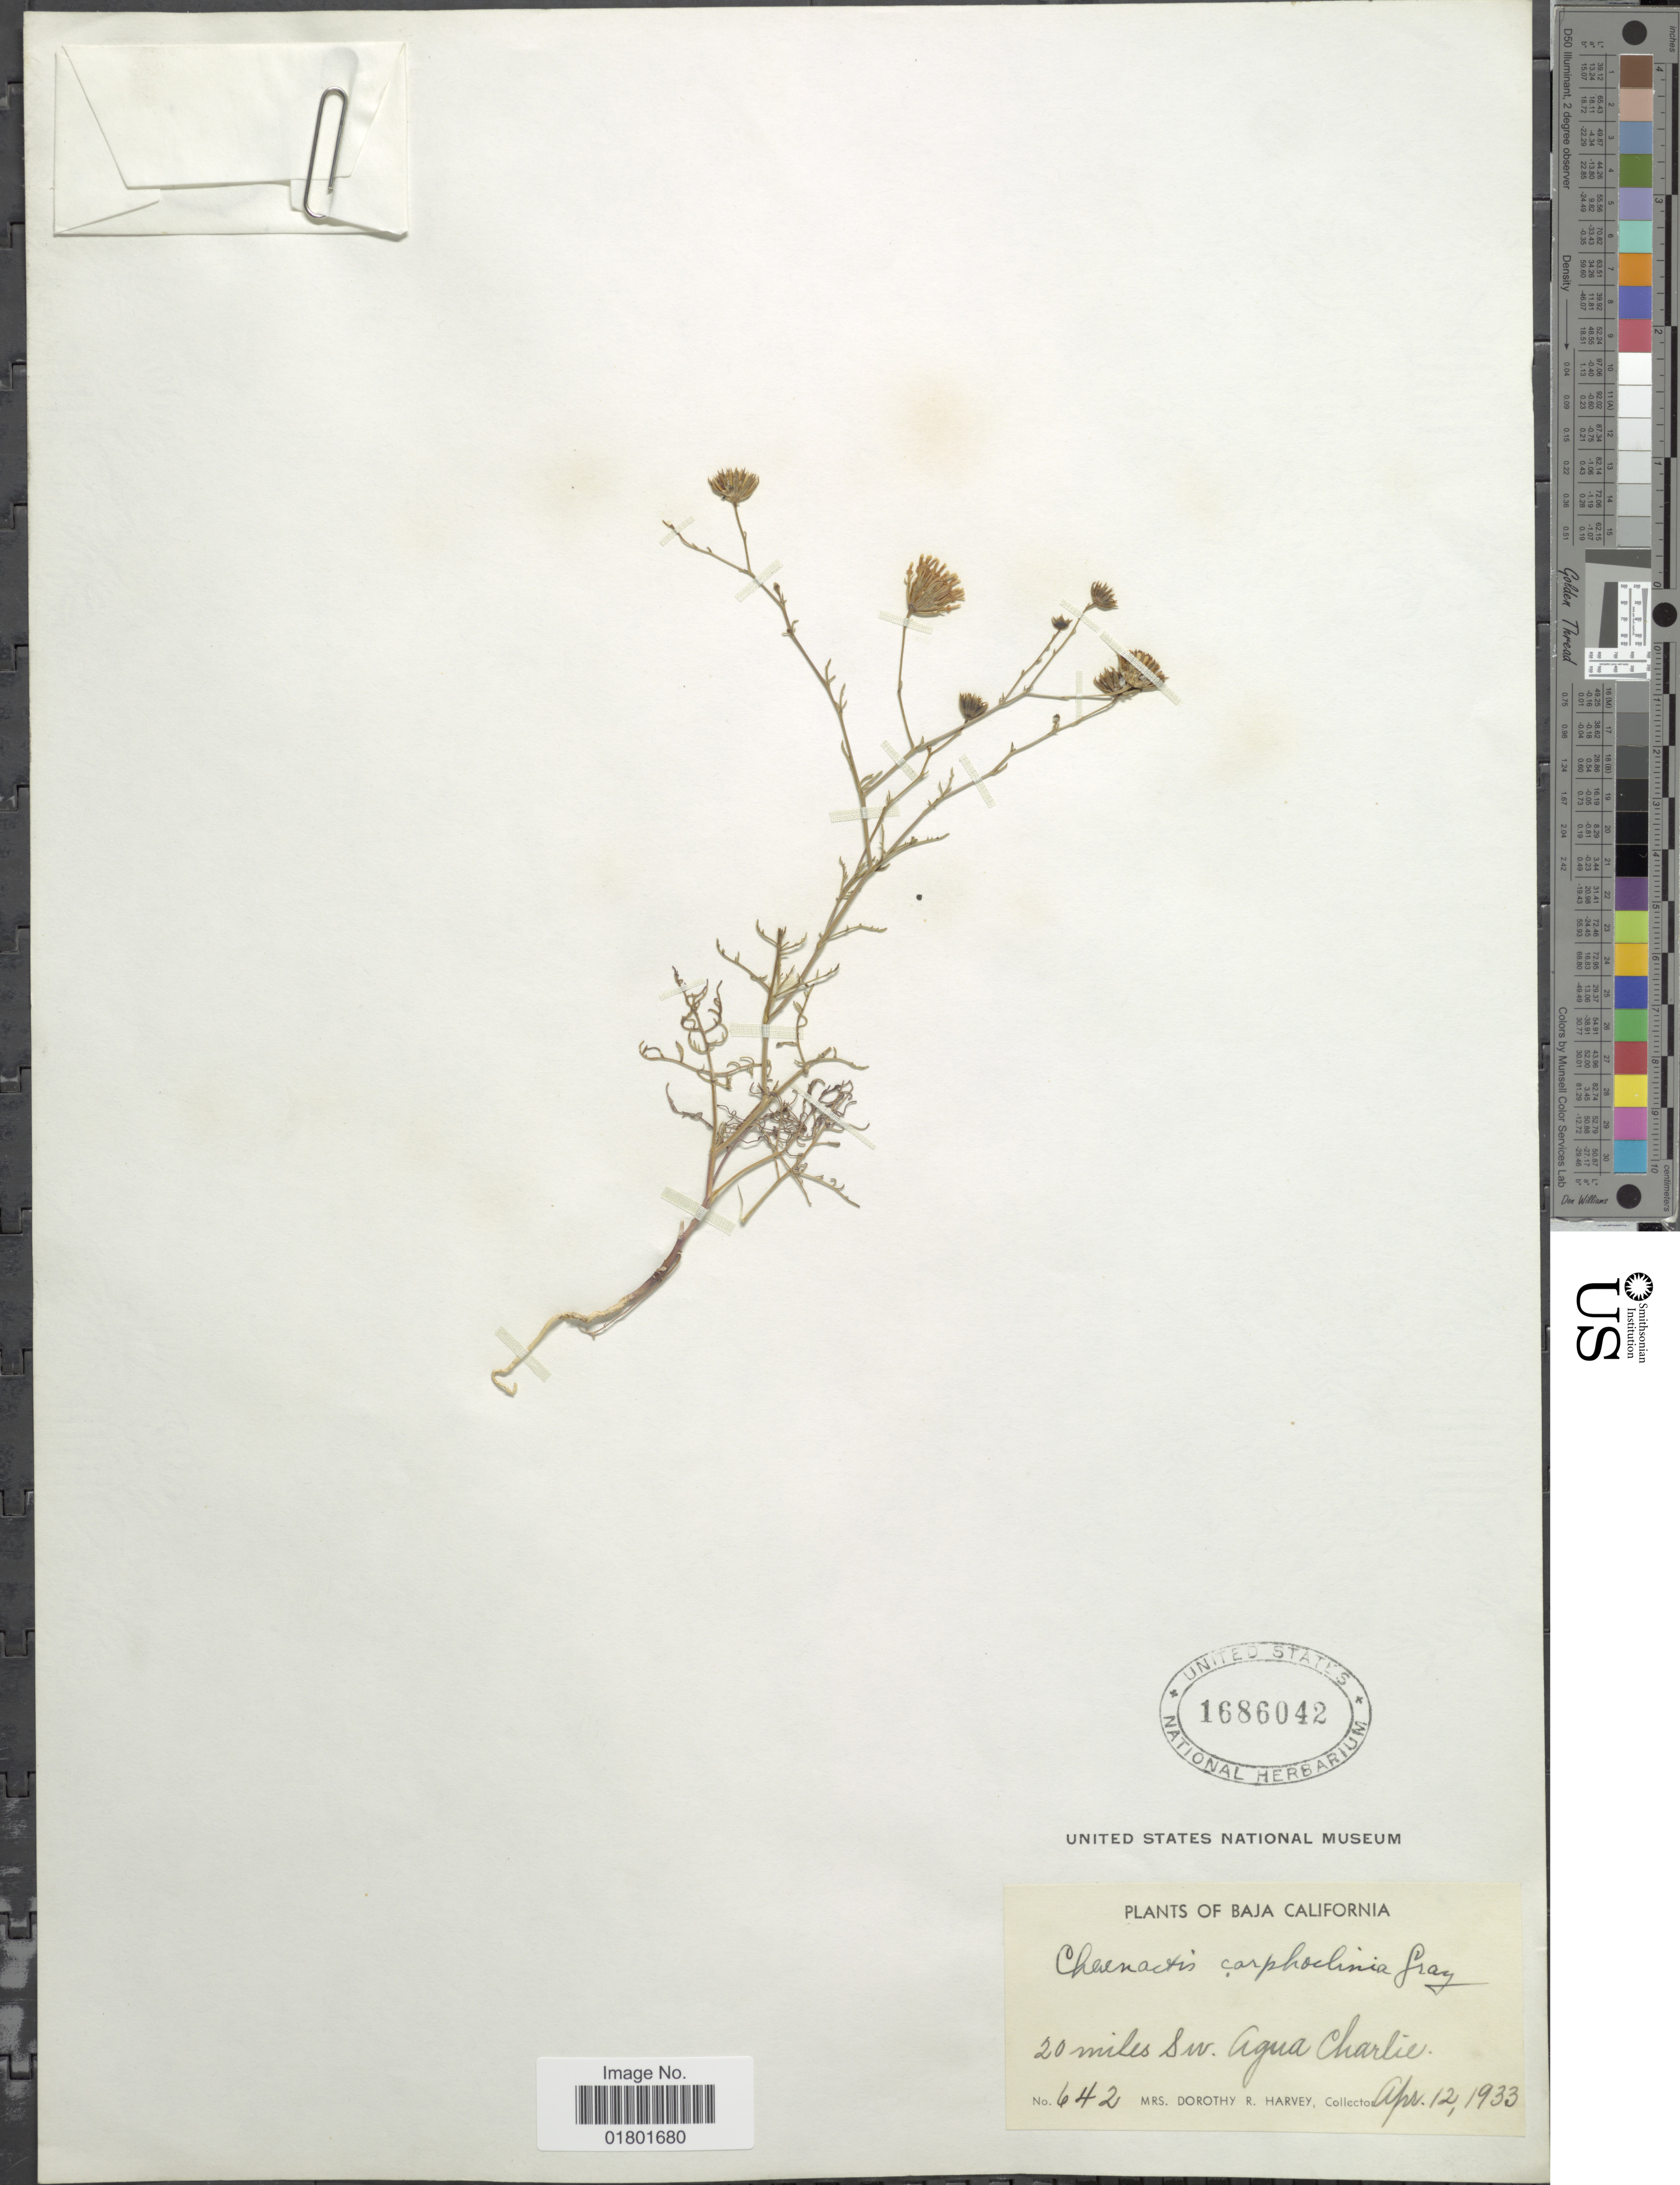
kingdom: Plantae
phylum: Tracheophyta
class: Magnoliopsida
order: Asterales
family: Asteraceae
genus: Chaenactis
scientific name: Chaenactis carphoclinia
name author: A. Gray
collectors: Harvey, Mrs. D. R.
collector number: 642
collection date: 1933-04-12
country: Mexico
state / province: Baja California Sur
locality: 20 miles sw. Agua Charlie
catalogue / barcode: US 1686042